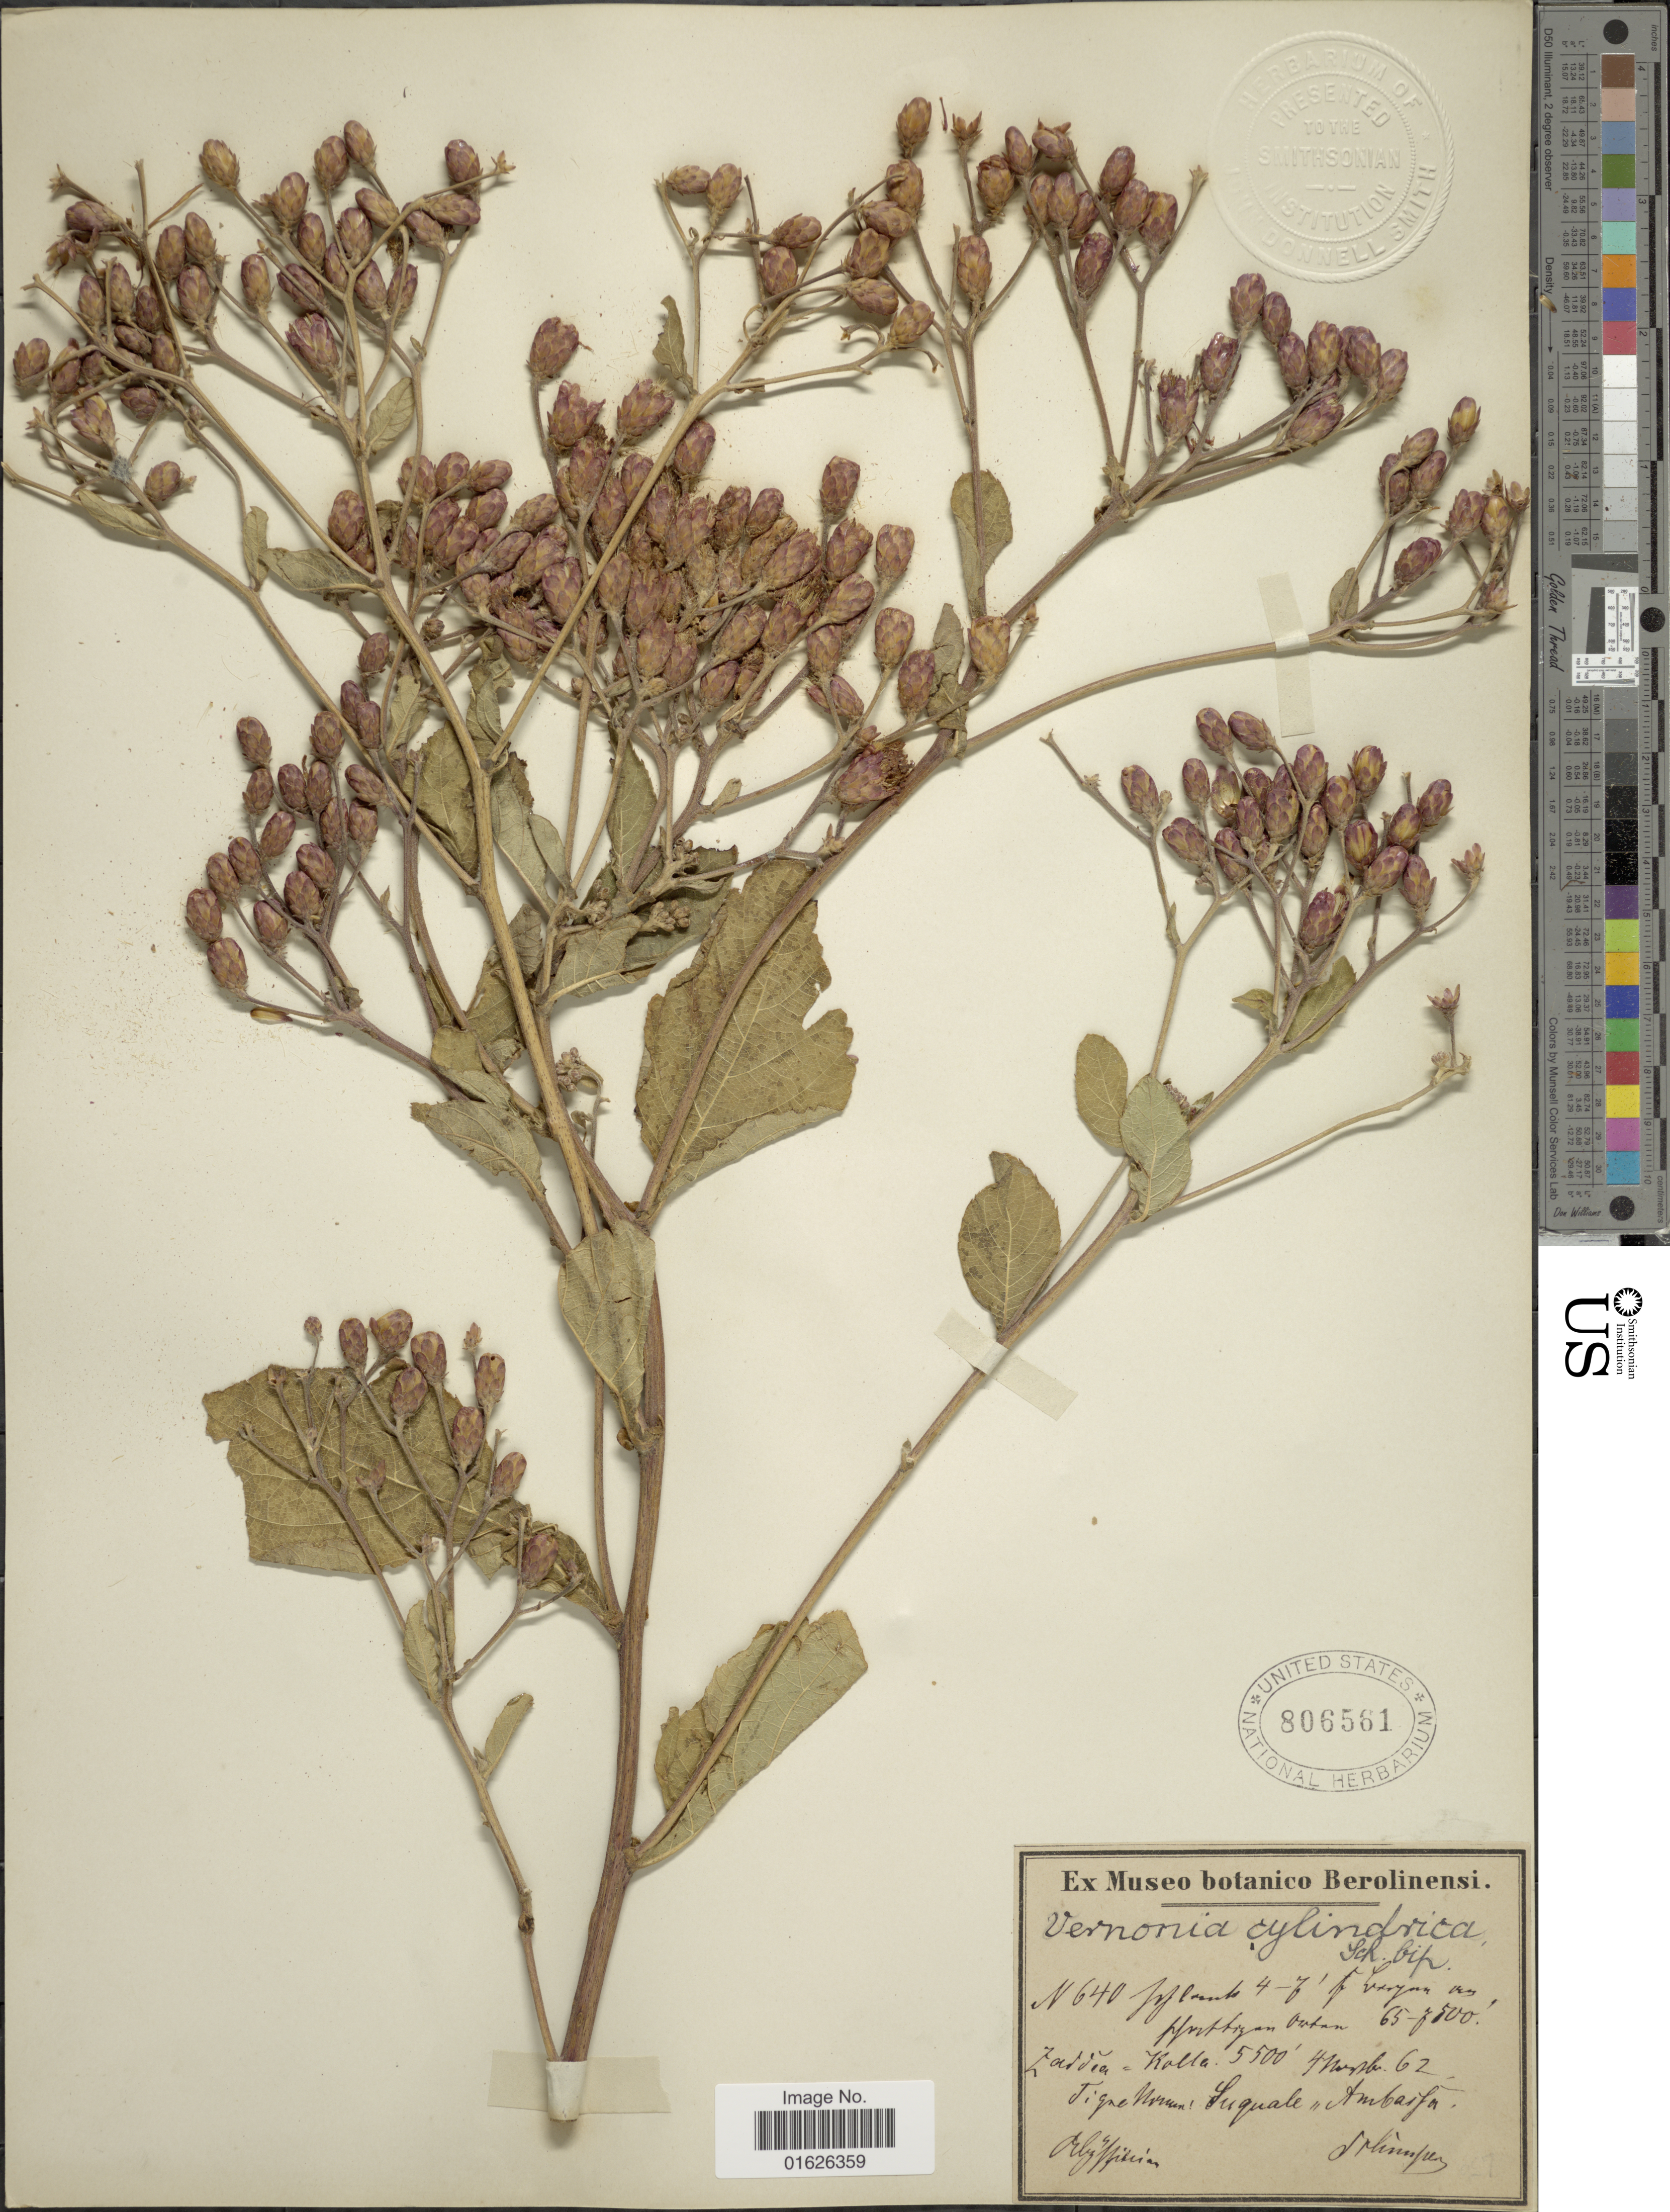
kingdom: Plantae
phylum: Tracheophyta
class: Magnoliopsida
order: Asterales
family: Asteraceae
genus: Gymnanthemum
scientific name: Gymnanthemum cylindrica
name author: (C.B. Clarke) H. Rob.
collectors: -. Schimper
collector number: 640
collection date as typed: Transcribed d/m/y: 4/3/62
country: Eritrea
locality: Abyssinia, Zaddia Kolla, Tigre narum Suguala, Ambasja. [interpreted]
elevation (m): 1676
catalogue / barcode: US 806561